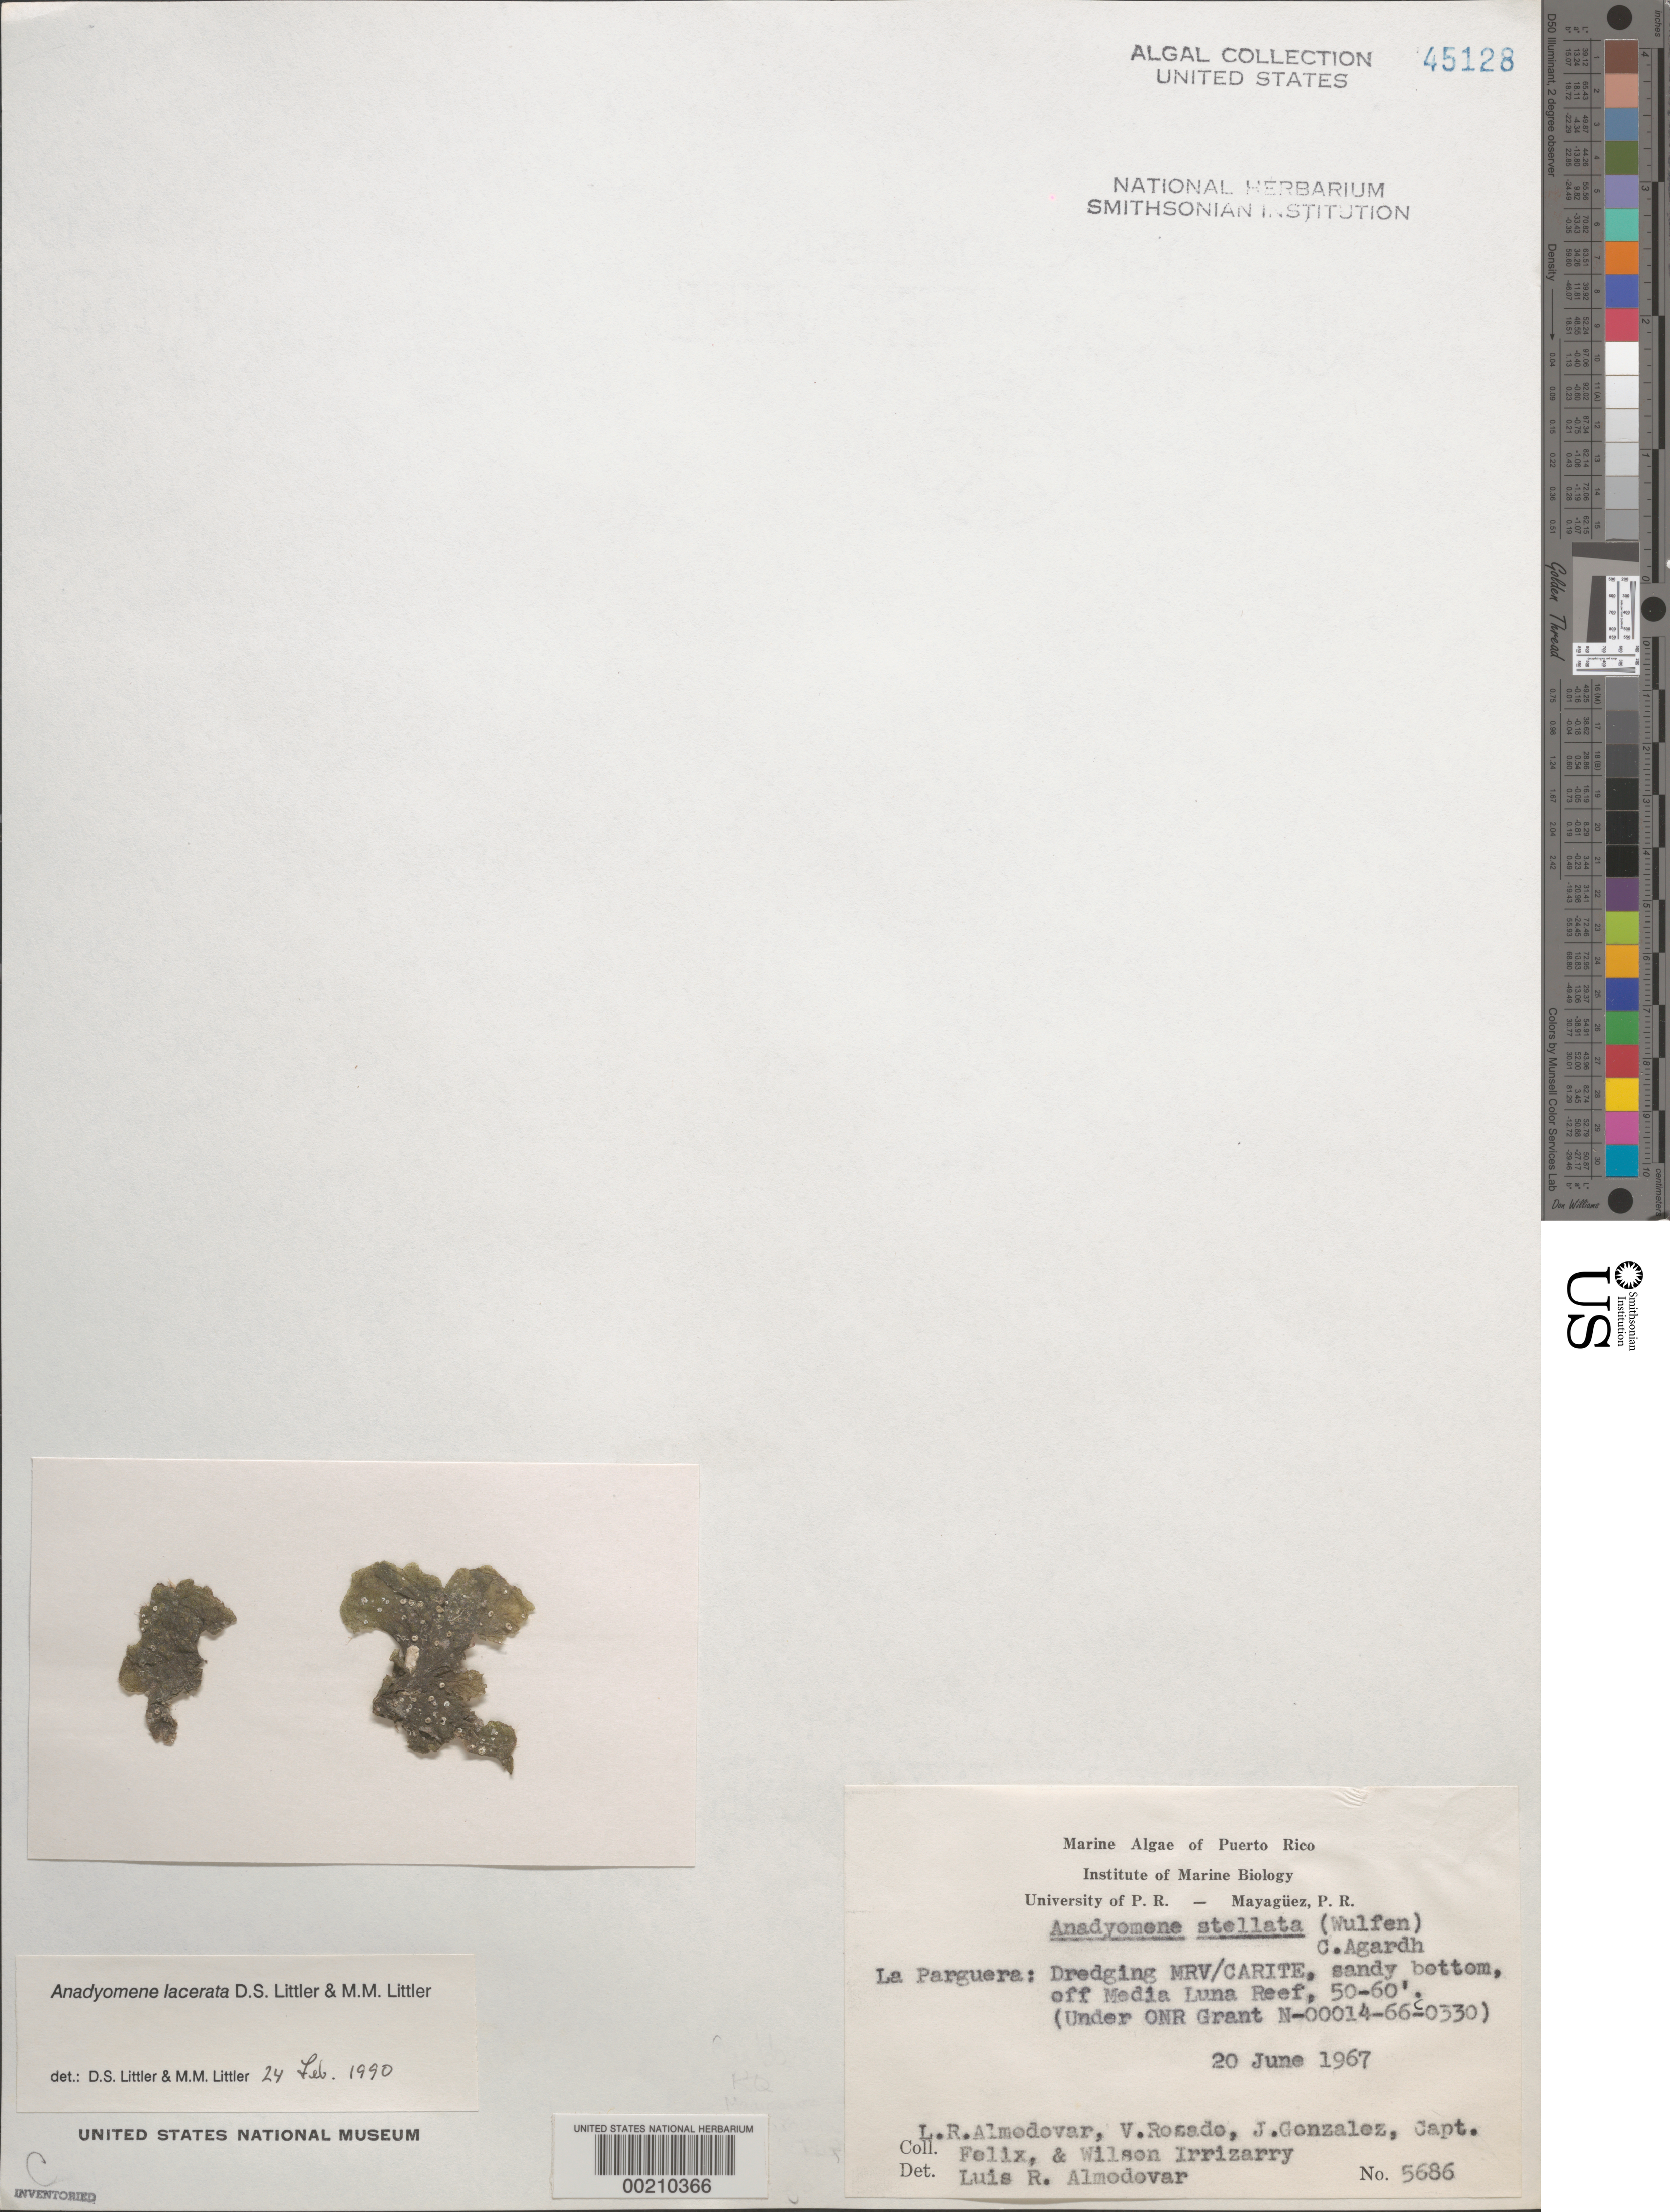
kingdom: Plantae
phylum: Chlorophyta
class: Ulvophyceae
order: Cladophorales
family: Anadyomenaceae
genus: Anadyomene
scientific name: Anadyomene lacerata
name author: D.S. Littler & Littler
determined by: Littler, D. S.; Littler, M. M.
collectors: L. Almodovar, V. Rosado, J. Gonzalez, C. Felix & W. Irrizarry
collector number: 5686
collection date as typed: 20 Jun 1967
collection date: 1967-06-20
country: Puerto Rico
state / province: Lajas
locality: La Parguera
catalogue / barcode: US 45128